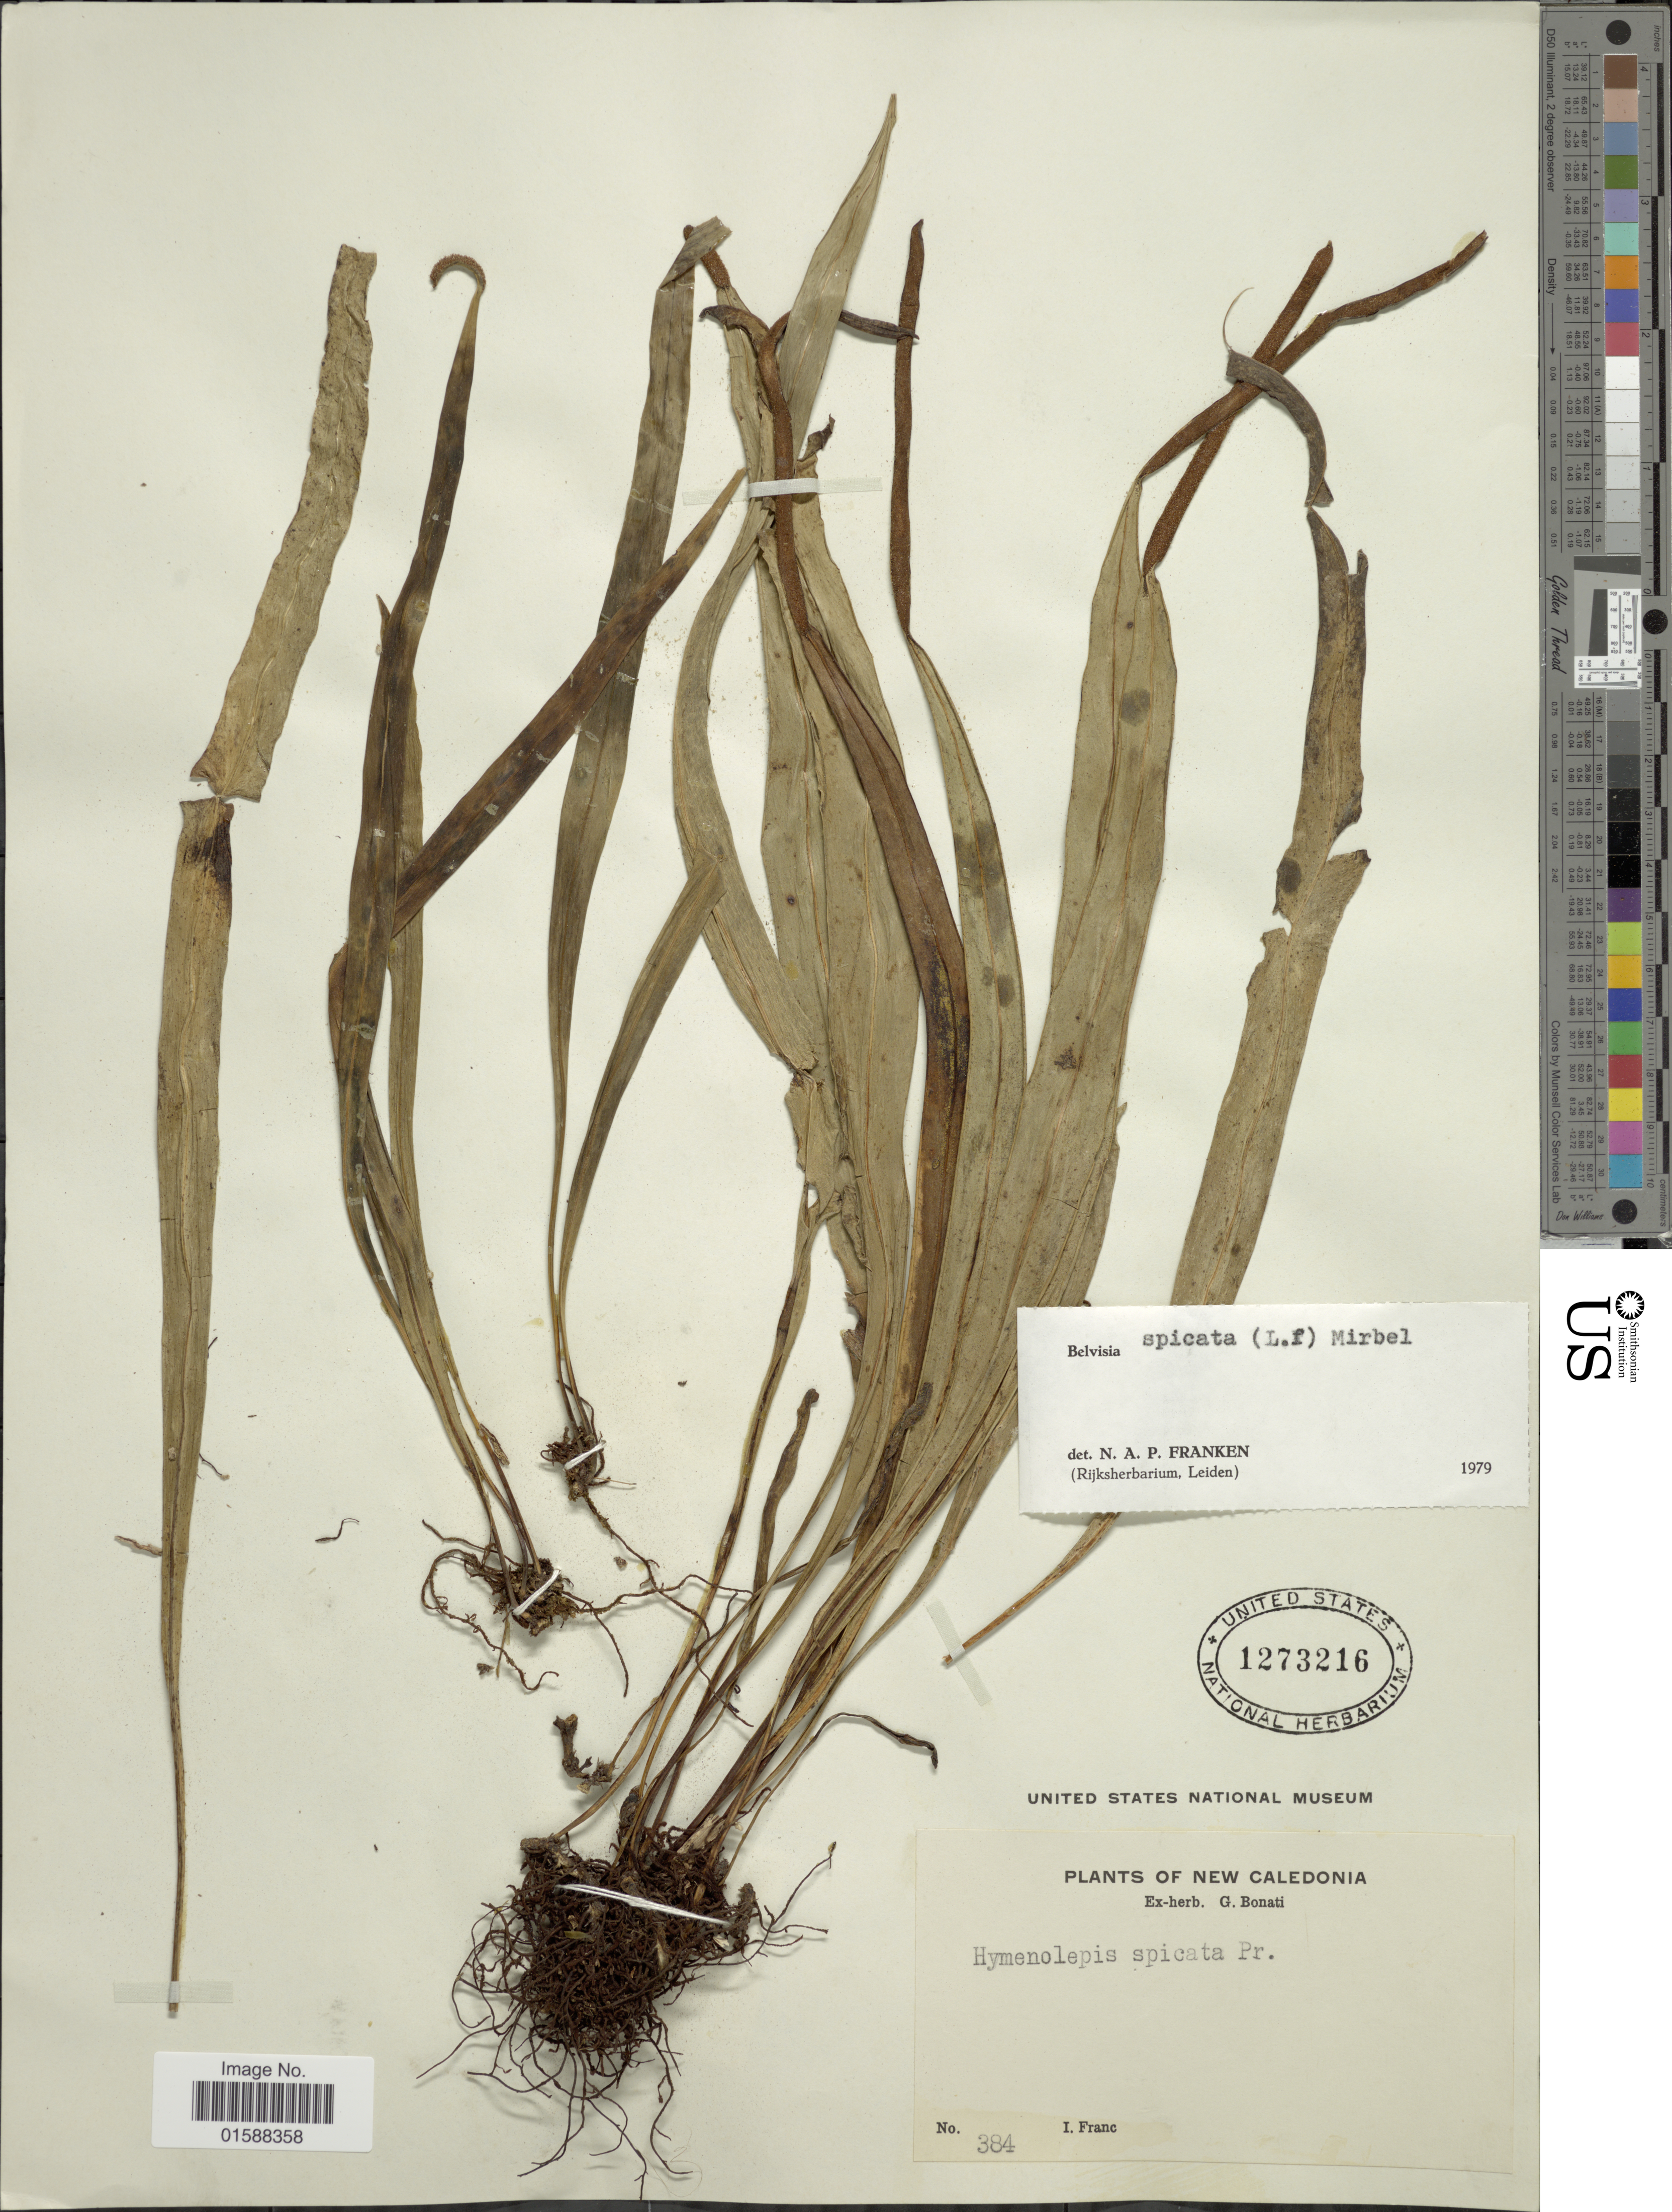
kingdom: Plantae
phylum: Tracheophyta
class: Polypodiopsida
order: Polypodiales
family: Polypodiaceae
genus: Lepisorus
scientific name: Lepisorus spicatus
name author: (L. f.) Li S. Wang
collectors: I. Franc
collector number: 384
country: New Caledonia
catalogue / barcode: US 1273216